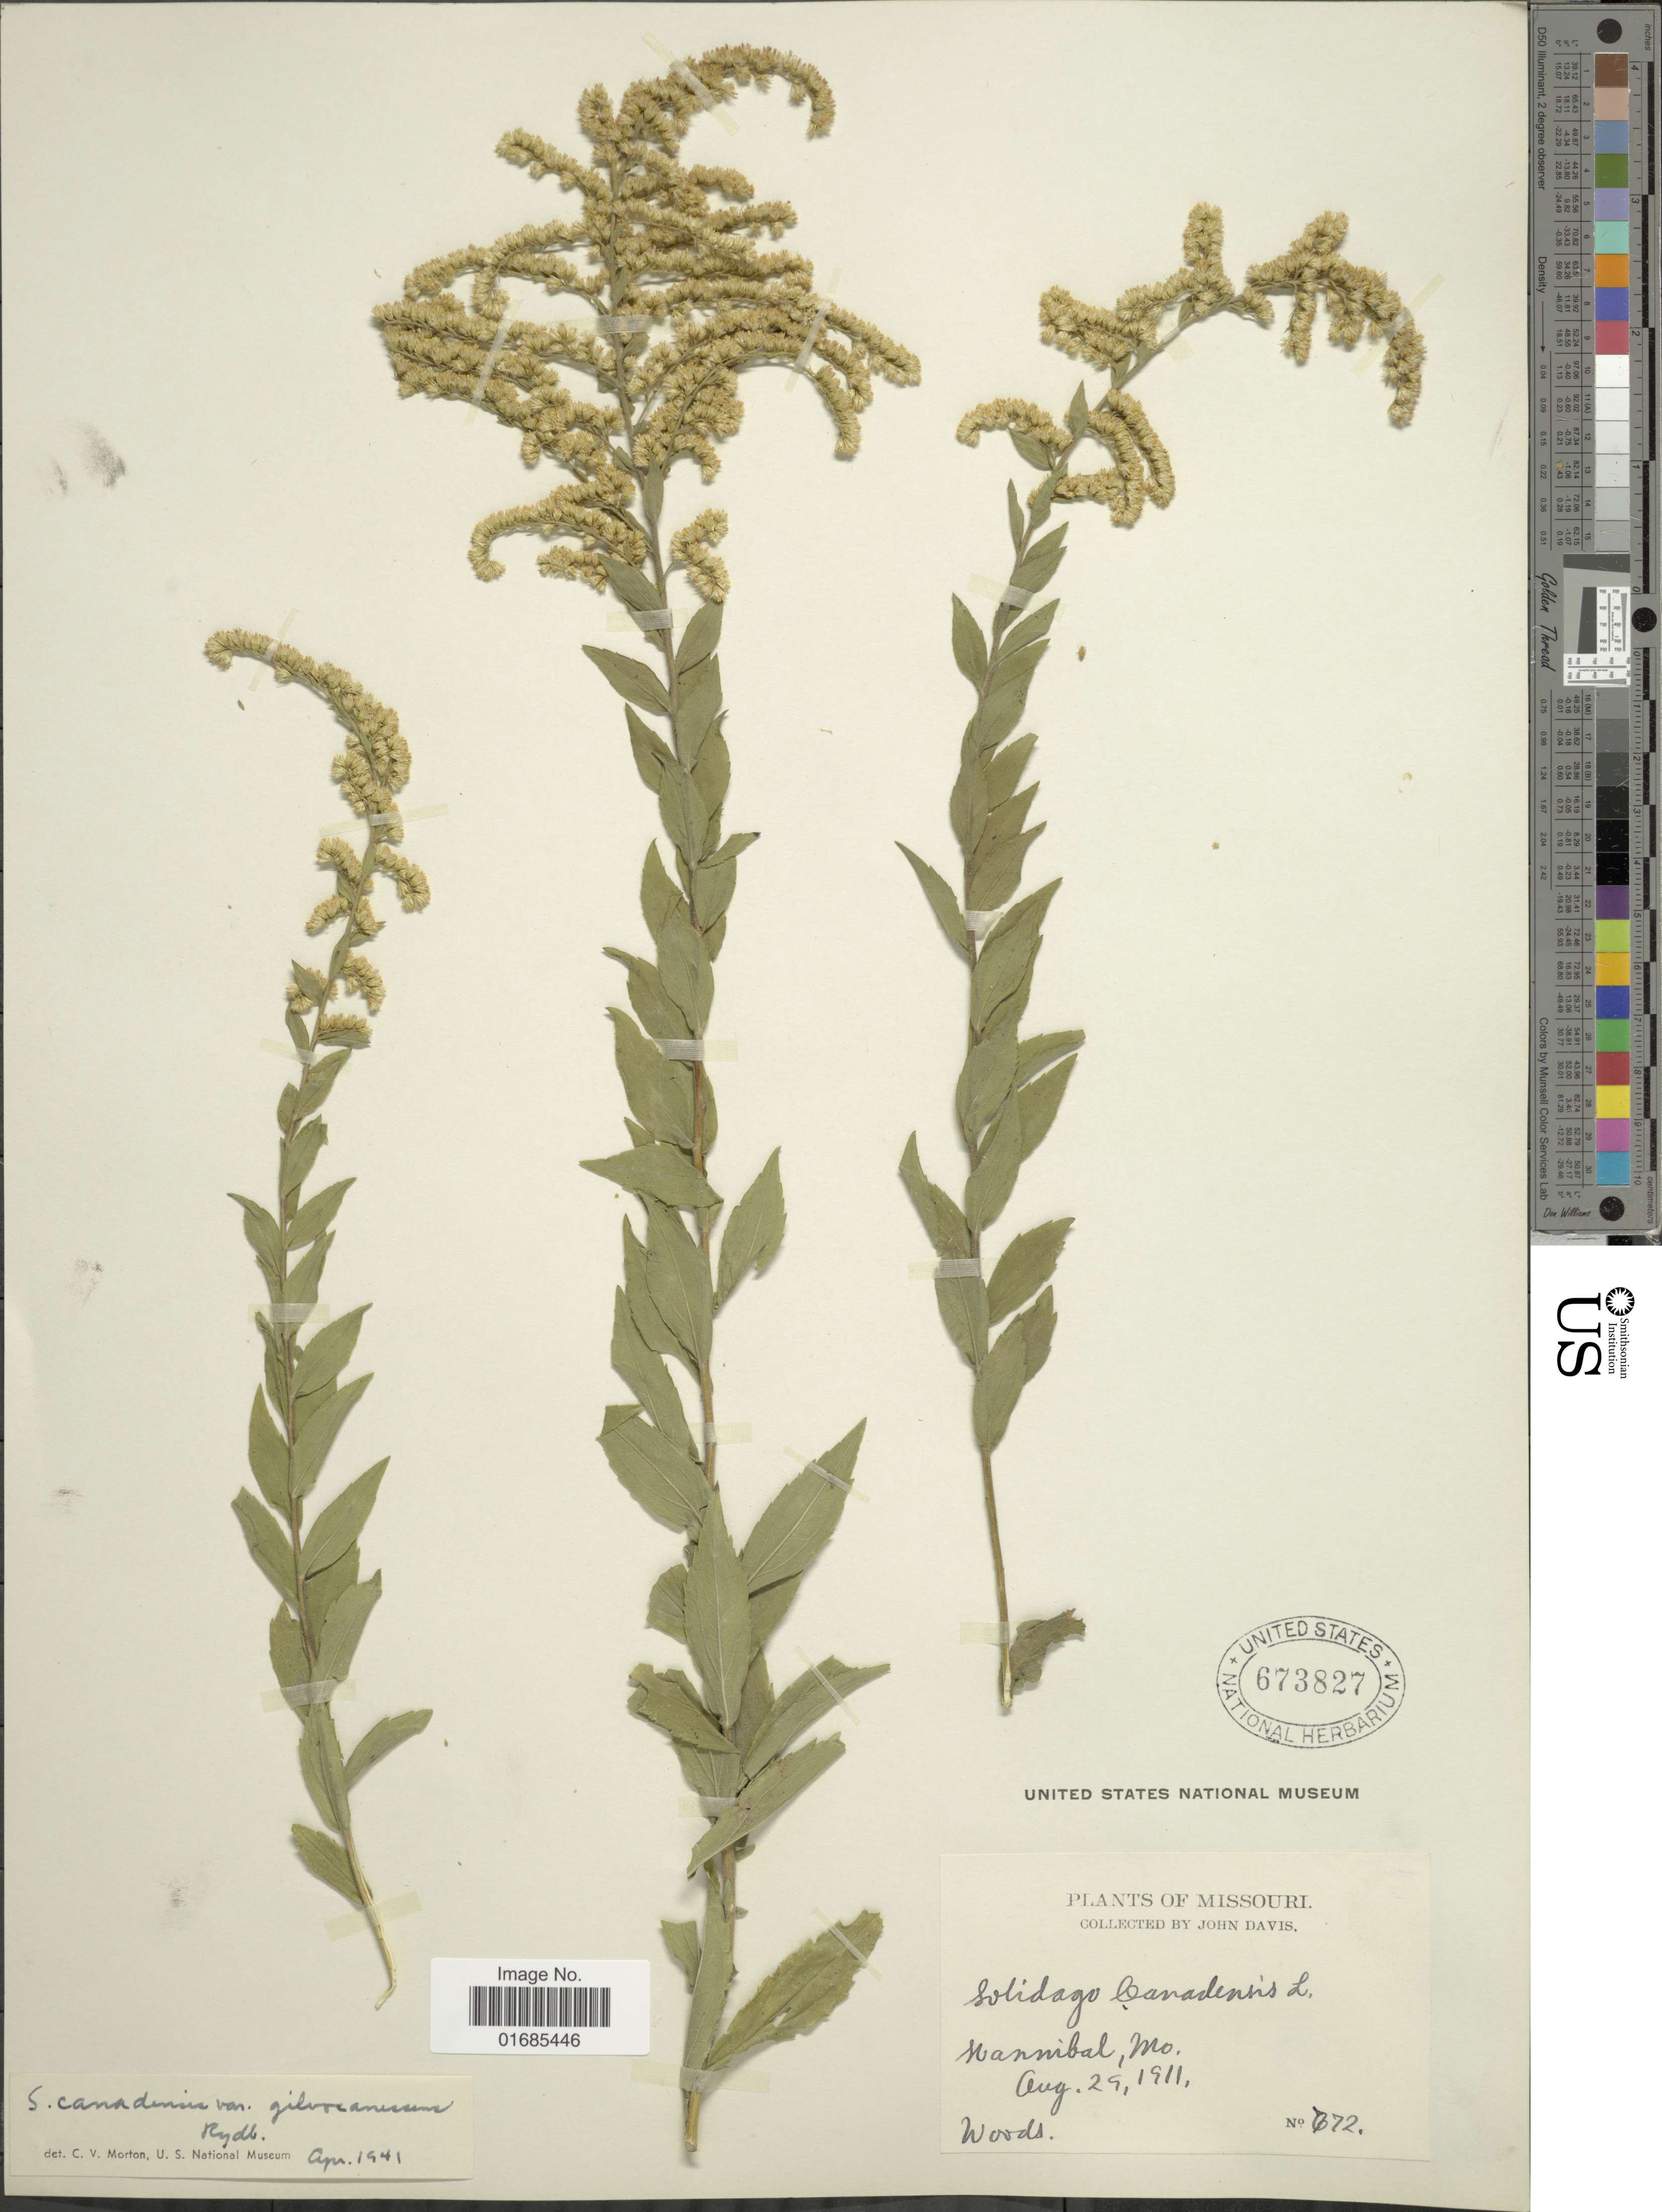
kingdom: Plantae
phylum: Tracheophyta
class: Magnoliopsida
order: Asterales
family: Asteraceae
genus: Solidago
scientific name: Solidago canadensis var. gilvocanescens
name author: Rydb.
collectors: J. Davis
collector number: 772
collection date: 1911-08-29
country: United States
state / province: Missouri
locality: Hannibal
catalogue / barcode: US 673827